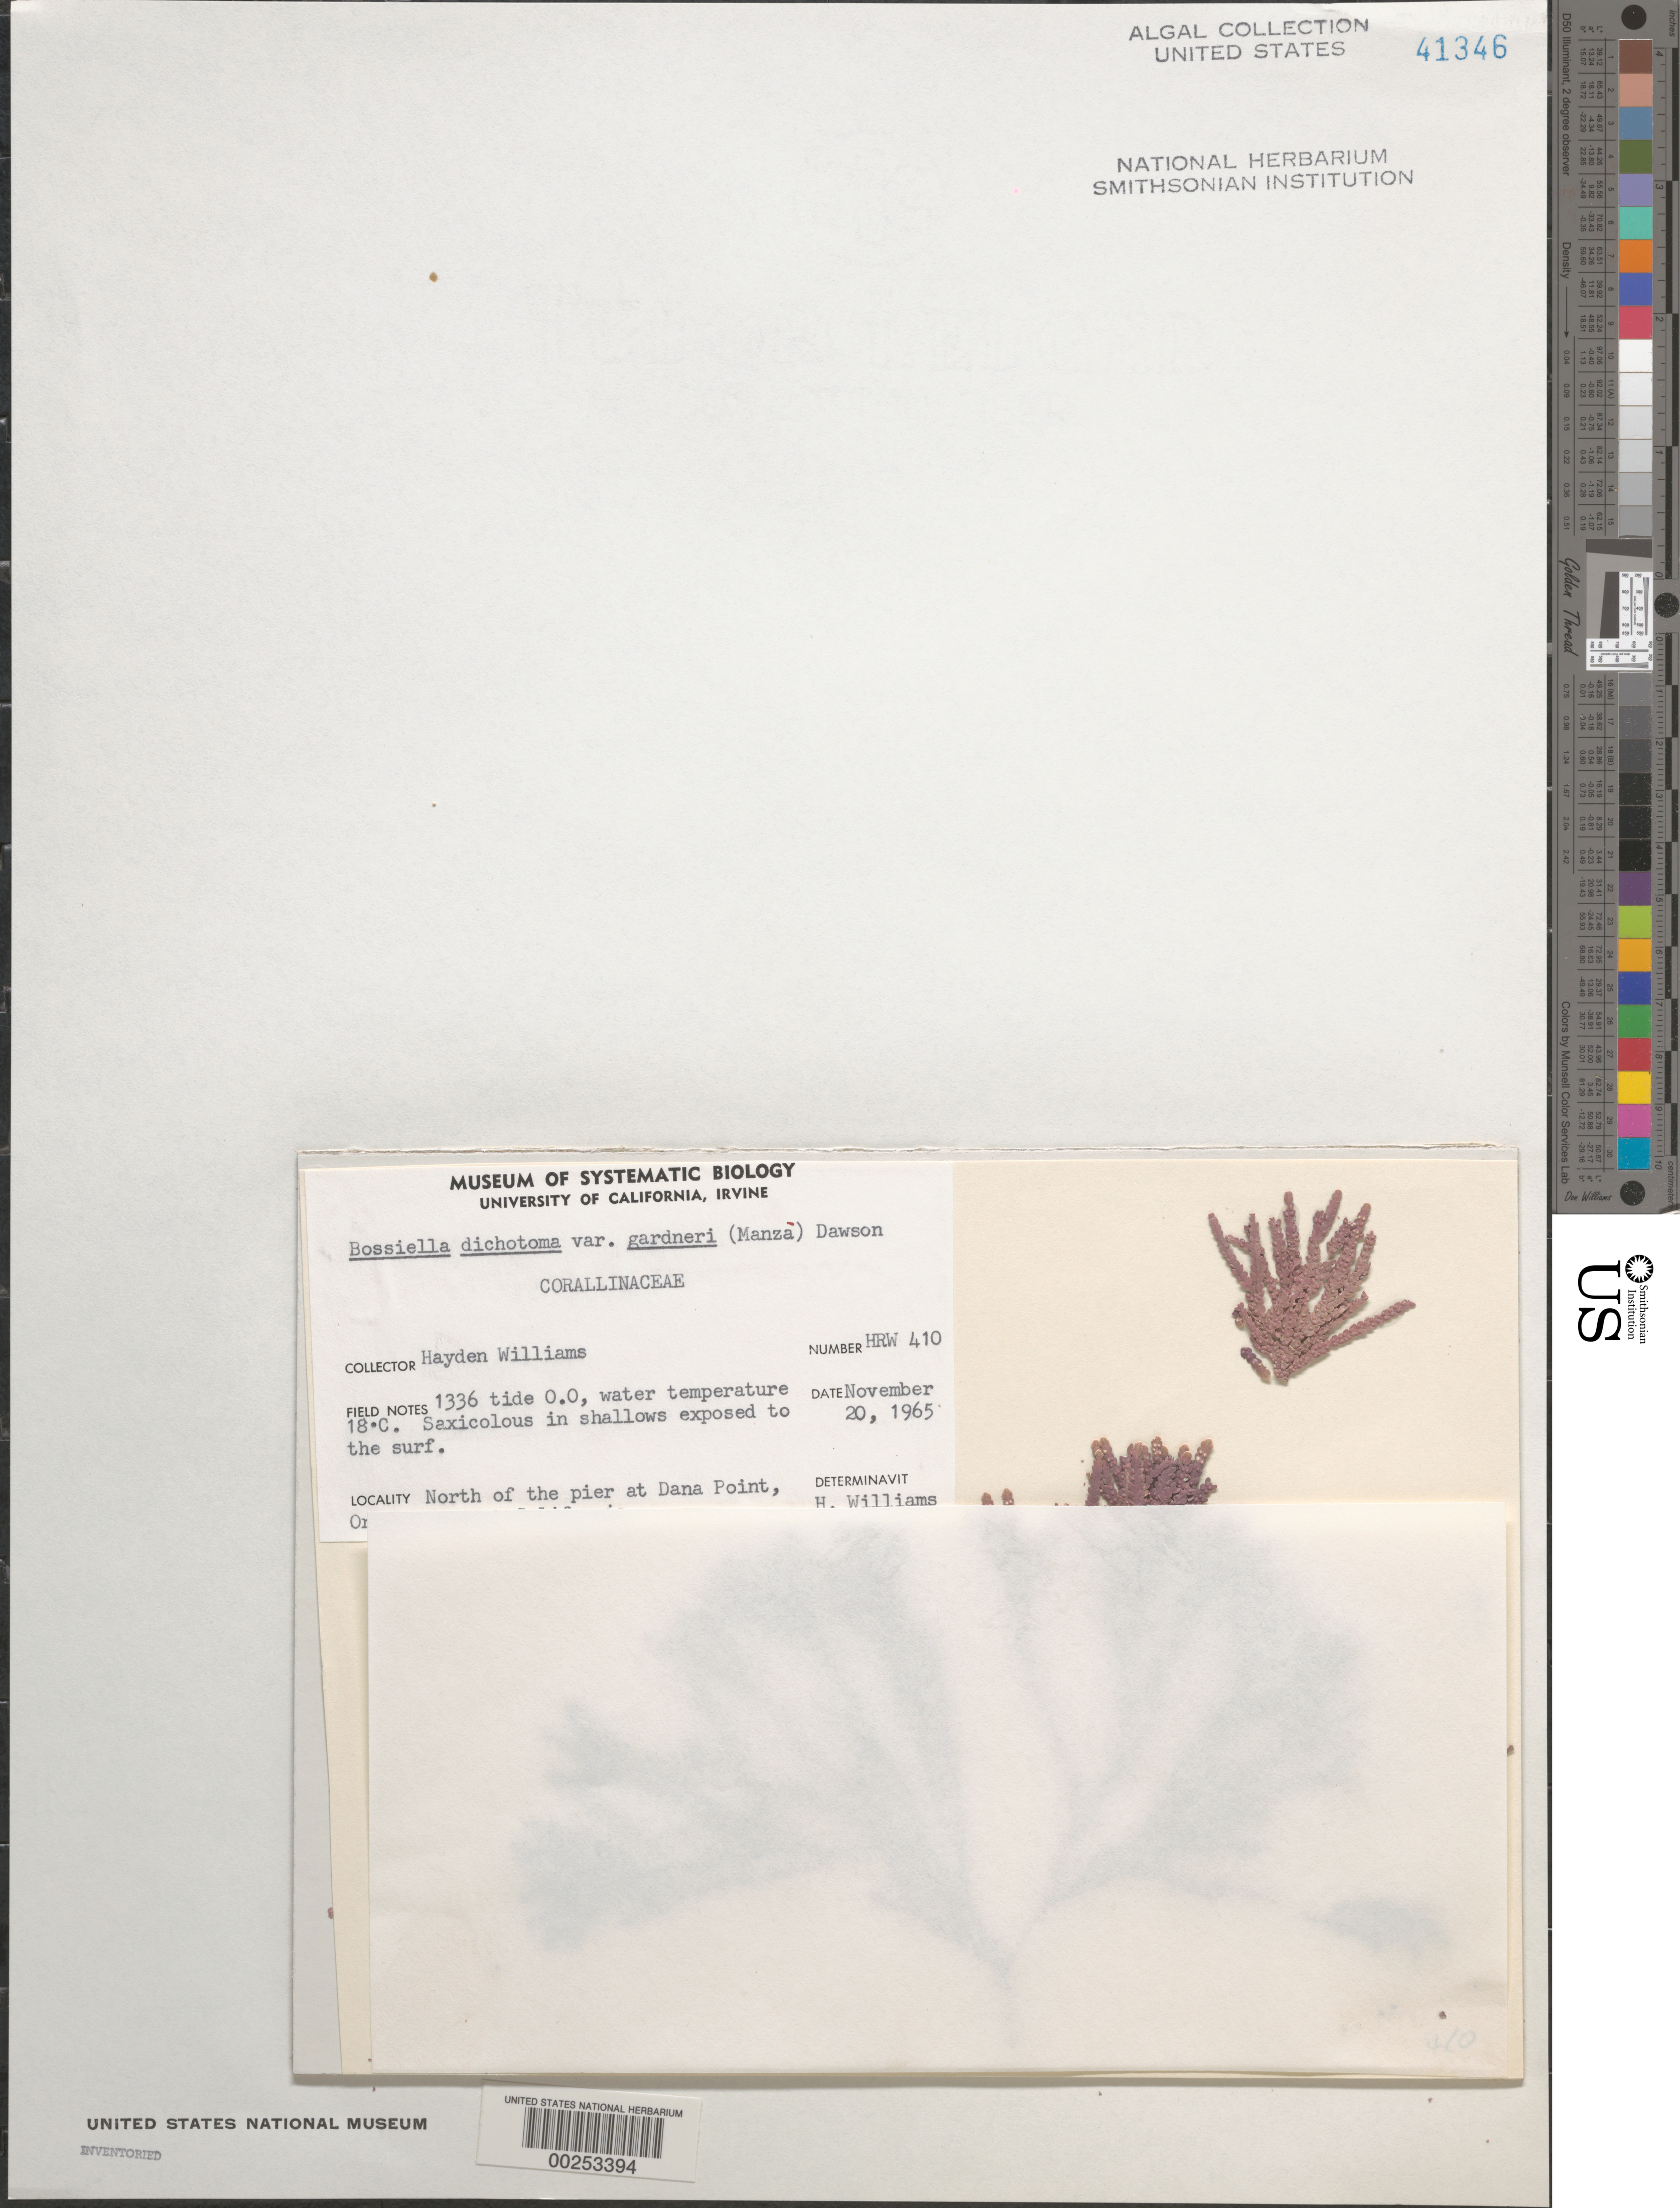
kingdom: Plantae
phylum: Rhodophyta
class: Florideophyceae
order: Corallinales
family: Corallinaceae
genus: Bossiella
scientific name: Bossiella dichotoma var. gardneri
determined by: Williams, H. R.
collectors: H. R. Williams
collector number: HRW 410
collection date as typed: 20 Nov 1965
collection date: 1965-11-20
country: United States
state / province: California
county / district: Orange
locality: Dana Point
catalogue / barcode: US 41346